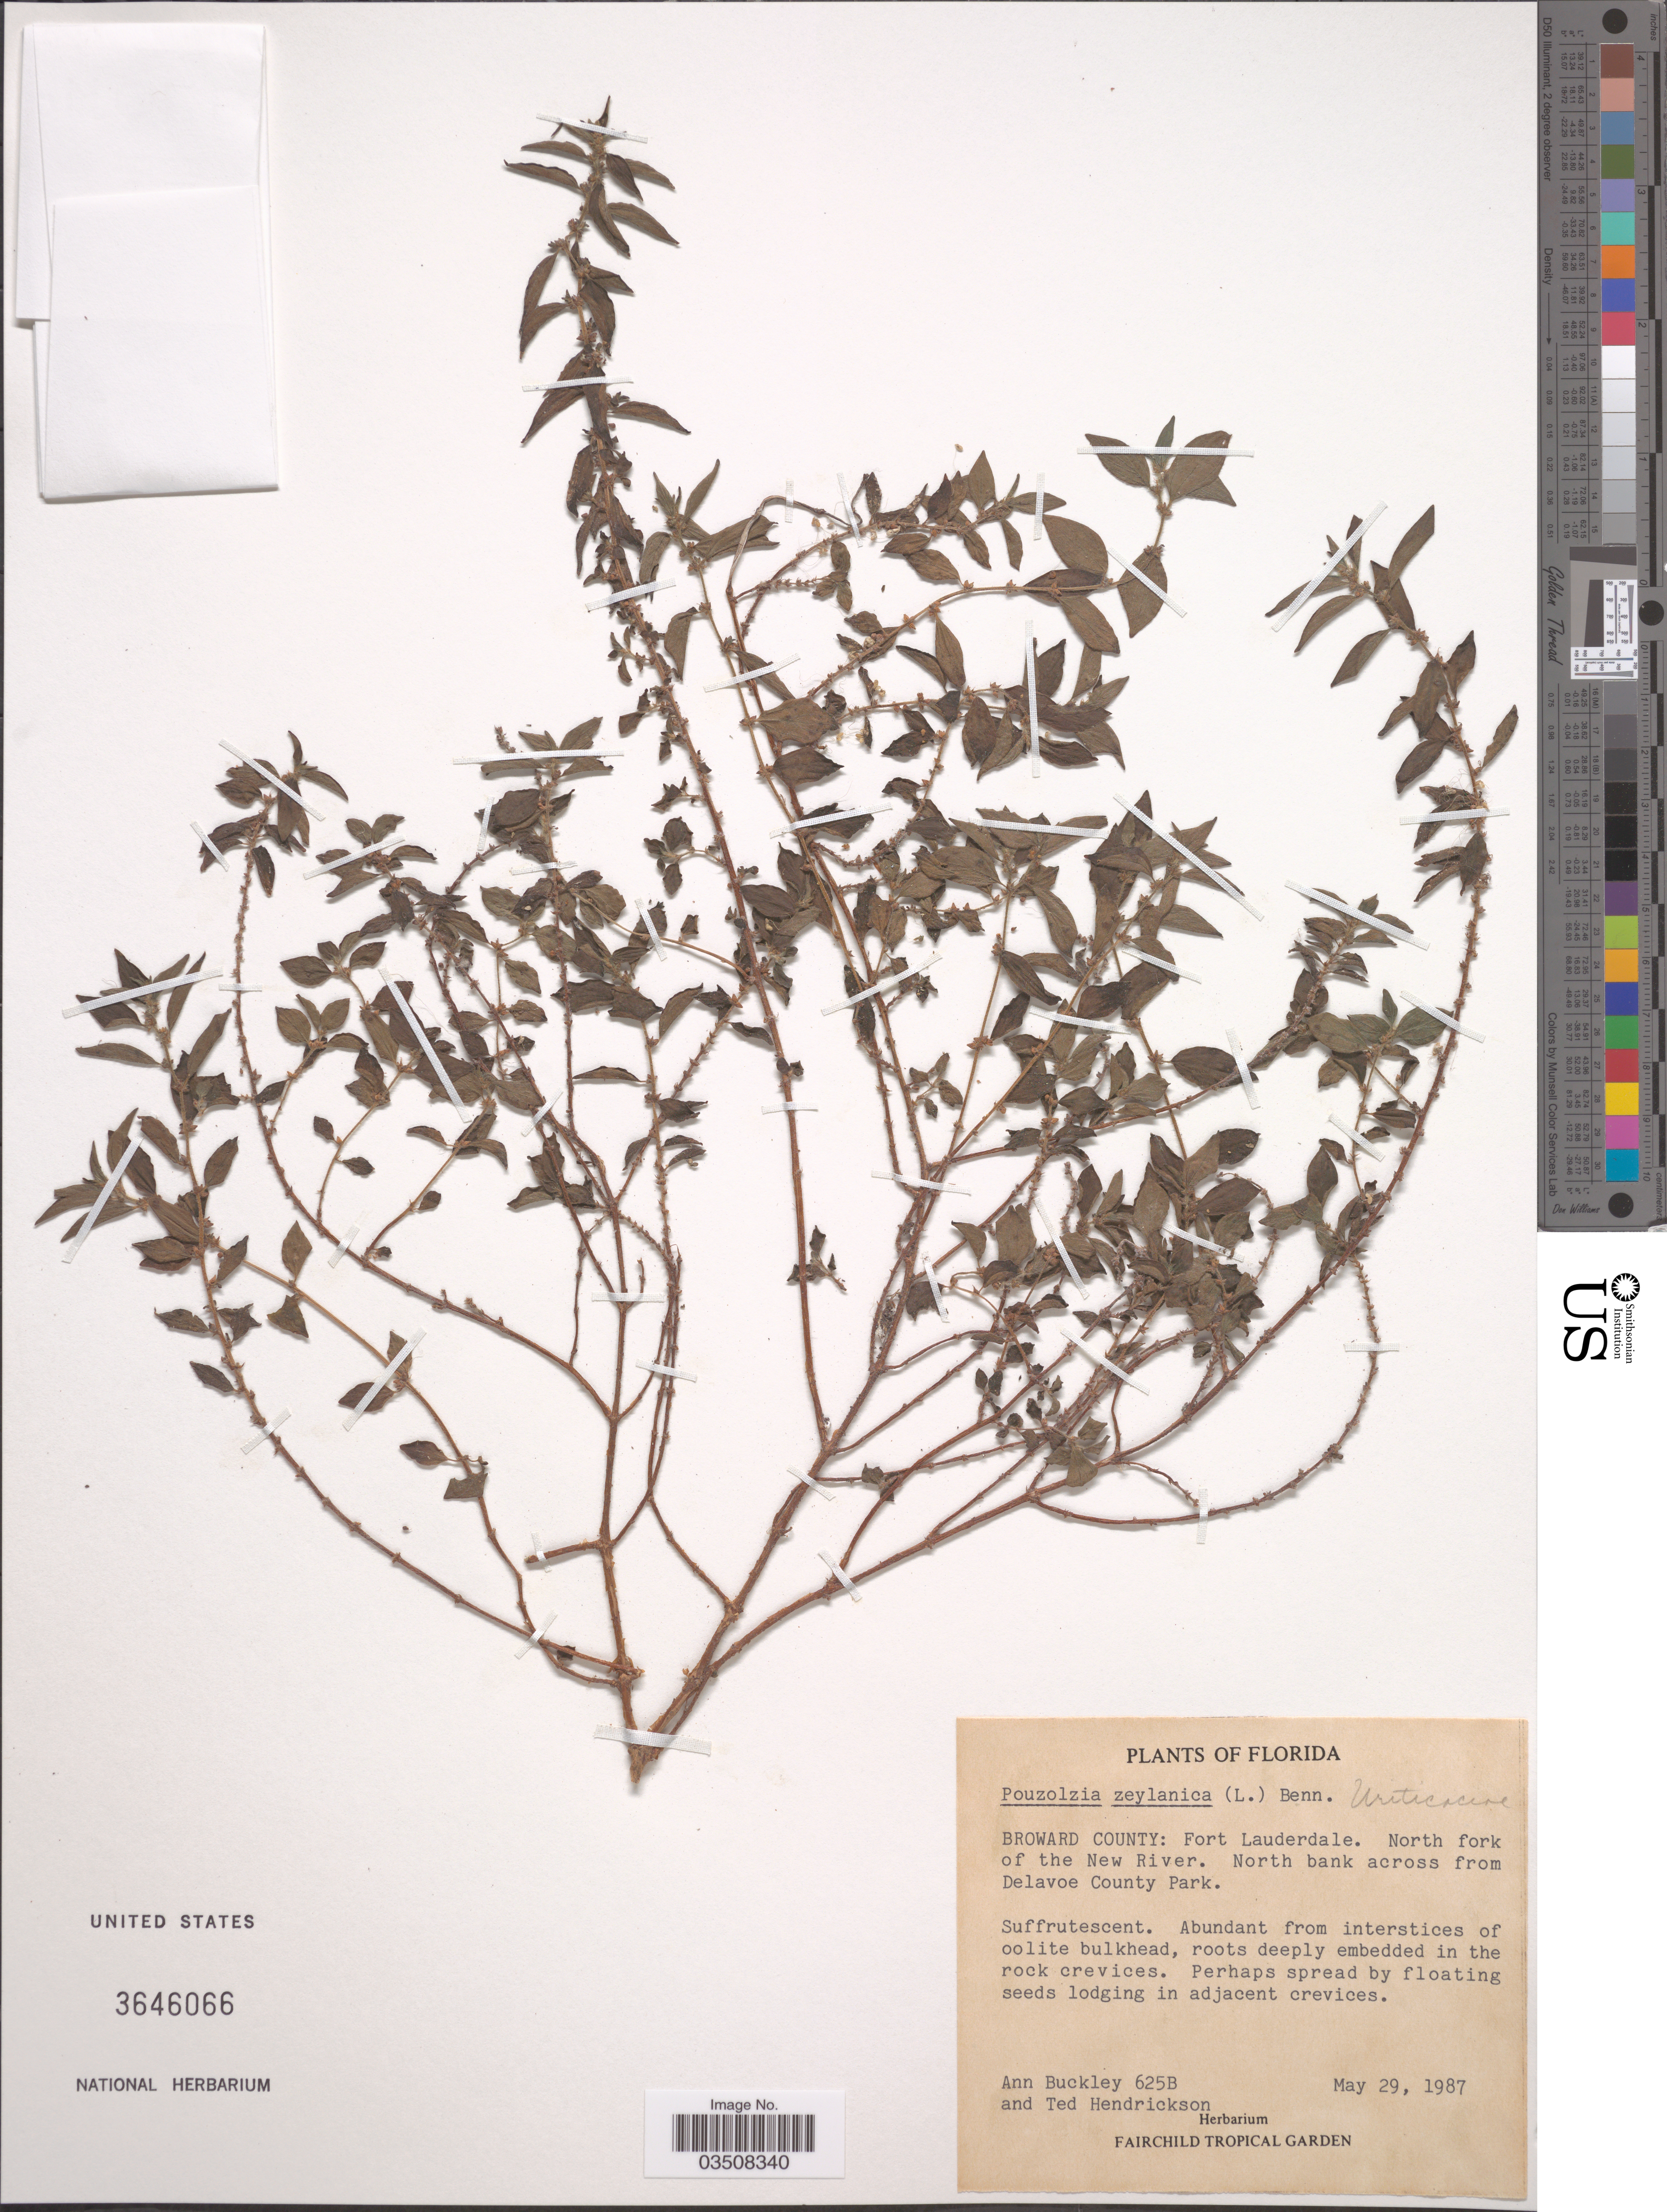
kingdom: Plantae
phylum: Tracheophyta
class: Magnoliopsida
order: Rosales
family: Urticaceae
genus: Pouzolzia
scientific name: Pouzolzia zeylanica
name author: (L.) Benn.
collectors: A. Buckley & T. Hendrickson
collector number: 625B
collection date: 1987-05-29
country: United States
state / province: Florida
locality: Broward County: Fort Lauderdale. North fork of the New River. North bank across from Delavoe County Park.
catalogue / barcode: US 3646066